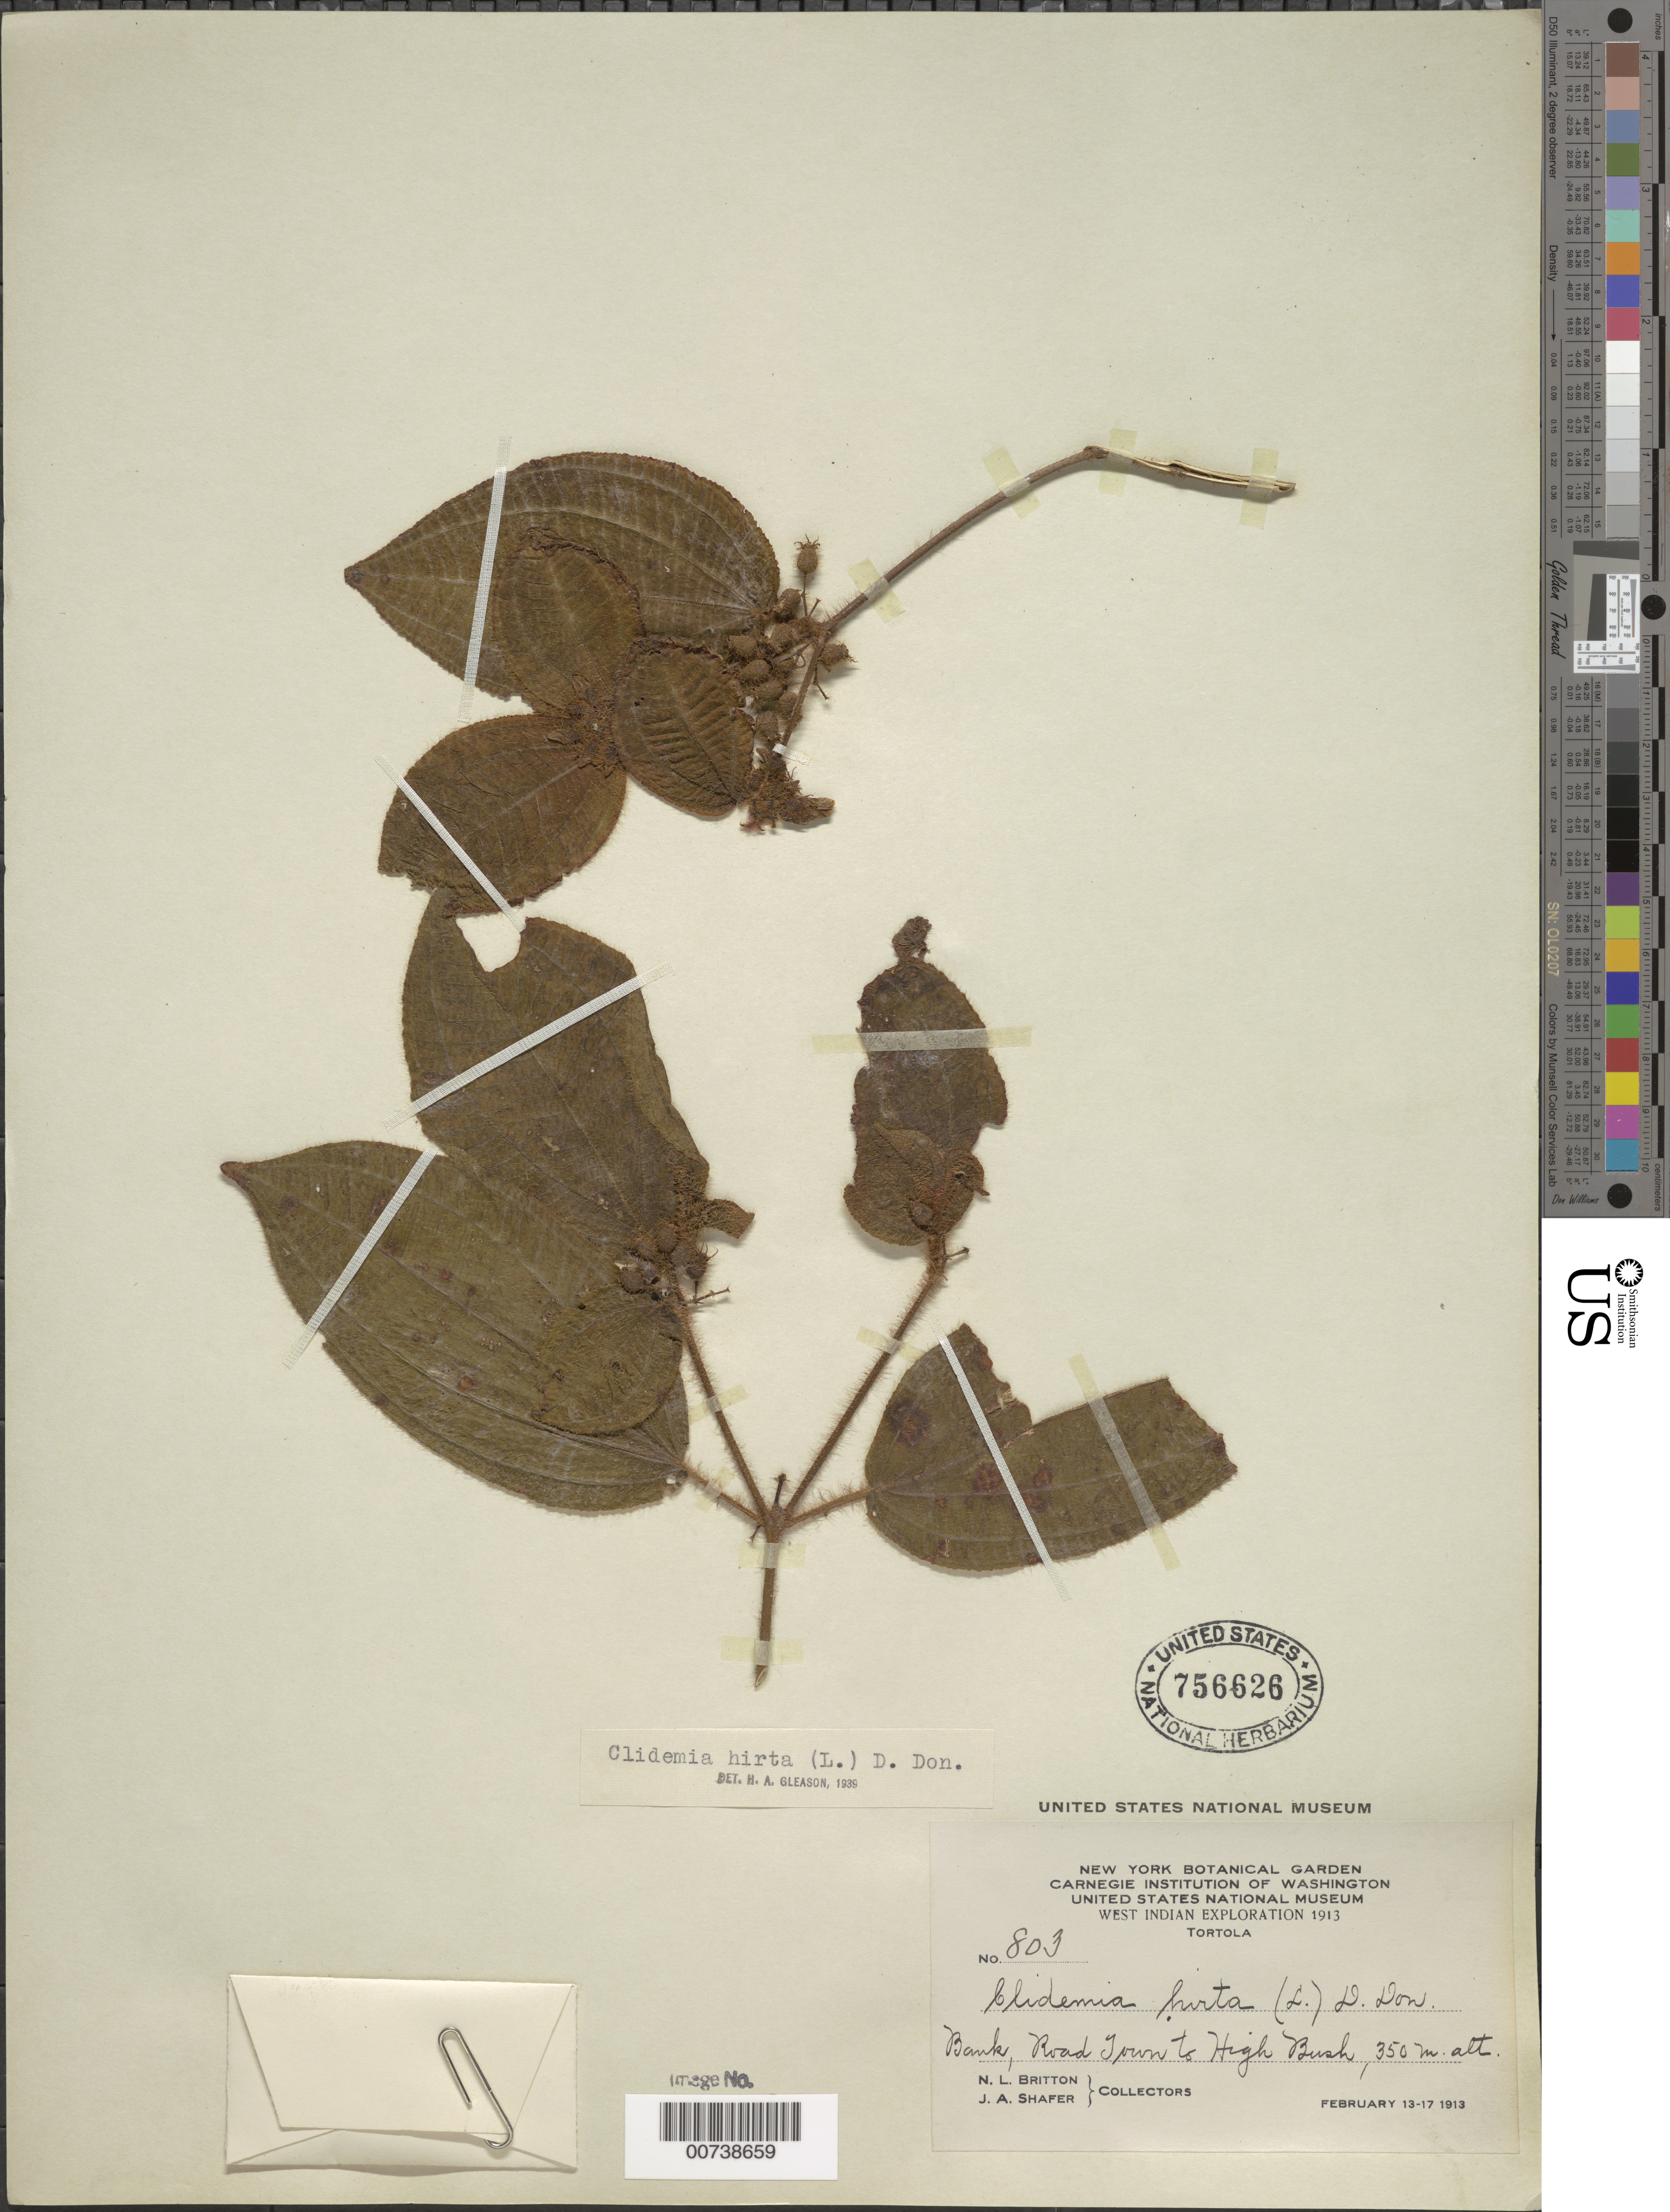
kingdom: Plantae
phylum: Tracheophyta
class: Magnoliopsida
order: Myrtales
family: Melastomataceae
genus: Clidemia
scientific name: Clidemia hirta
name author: (L.) D. Don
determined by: Gleason, H. A.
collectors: N. Britton & J. A. Shafer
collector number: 803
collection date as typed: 13 Feb 1913 to 17 Feb 1913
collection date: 1913-02-13/1913-02-17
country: British Virgin Islands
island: Tortola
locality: Road Town to High Bush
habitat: Bank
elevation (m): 350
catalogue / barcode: US 756626